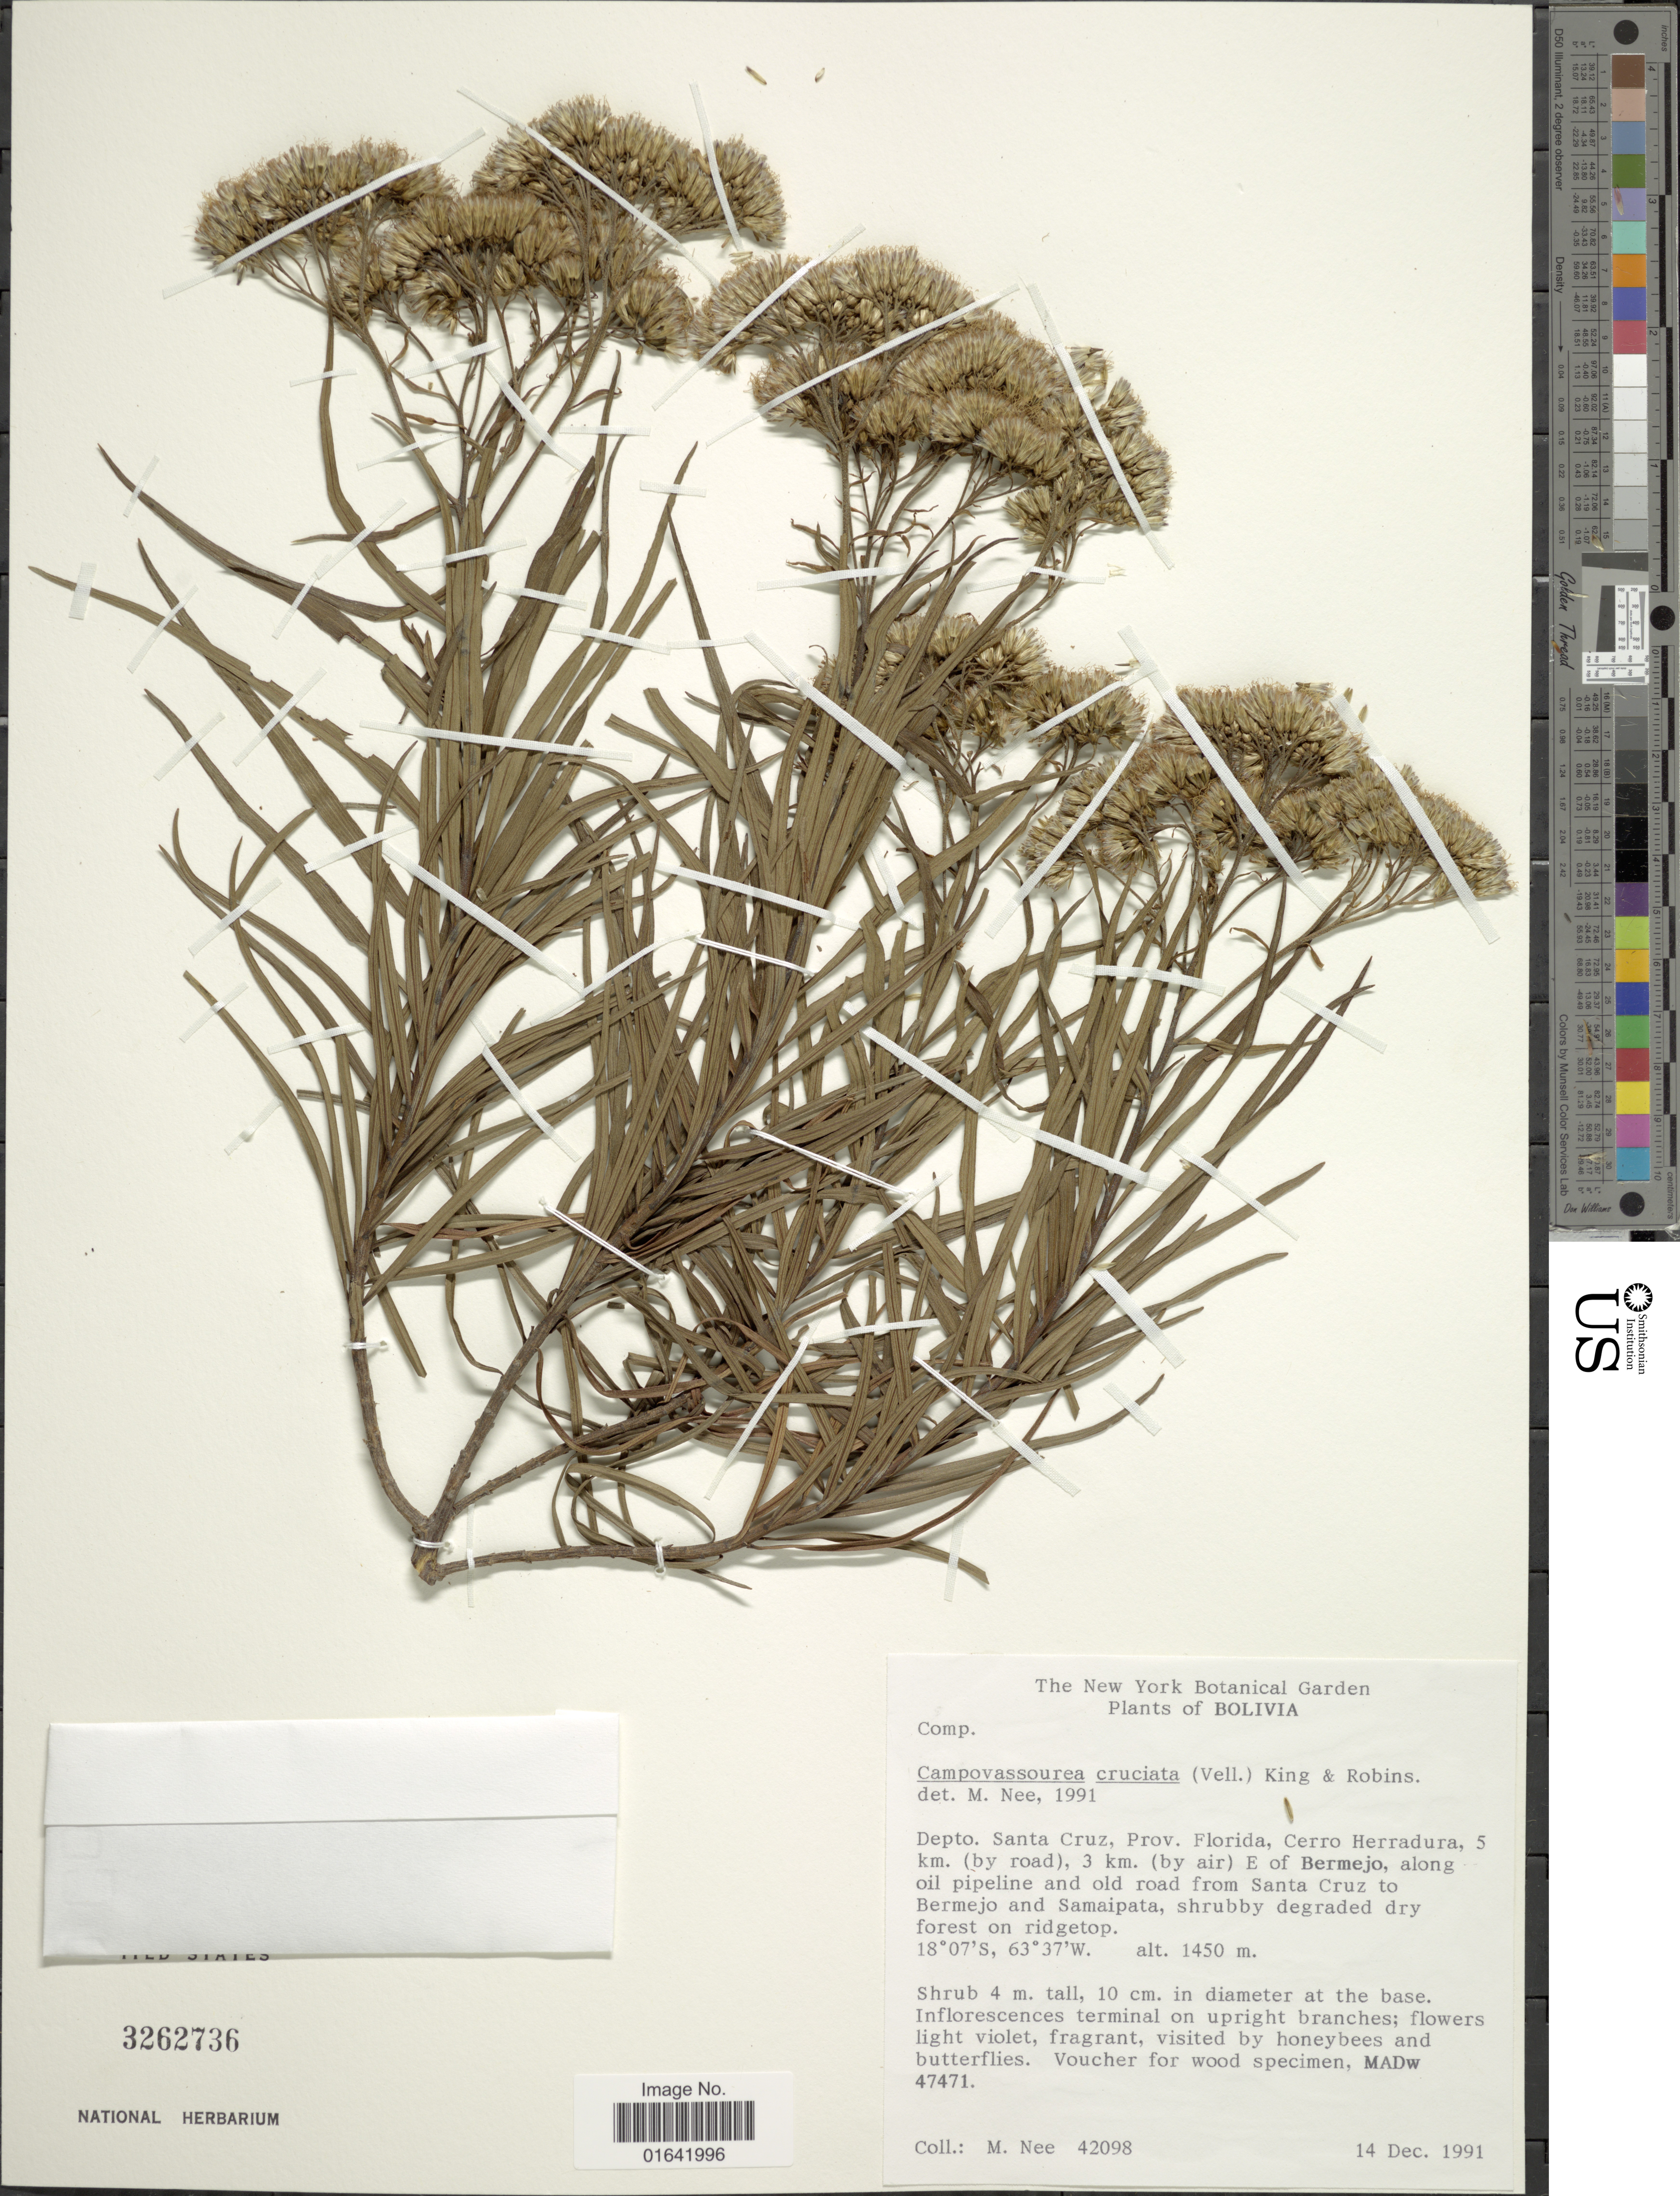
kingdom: Plantae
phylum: Tracheophyta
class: Magnoliopsida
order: Asterales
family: Asteraceae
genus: Campovassouria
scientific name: Campovassouria bupleurifolia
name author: (DC.) R.M. King & H. Rob.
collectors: M. Nee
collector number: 42098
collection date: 1991-12-14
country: Bolivia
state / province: Santa Cruz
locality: Prov. Florida, Cerro Herradura, 5 km. (by road), 3 km. (by air) E of Bermejo, along oil pipeline and old road from Santa Cruz to Bermejo and Samaipata.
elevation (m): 1450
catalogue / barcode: US 3262736